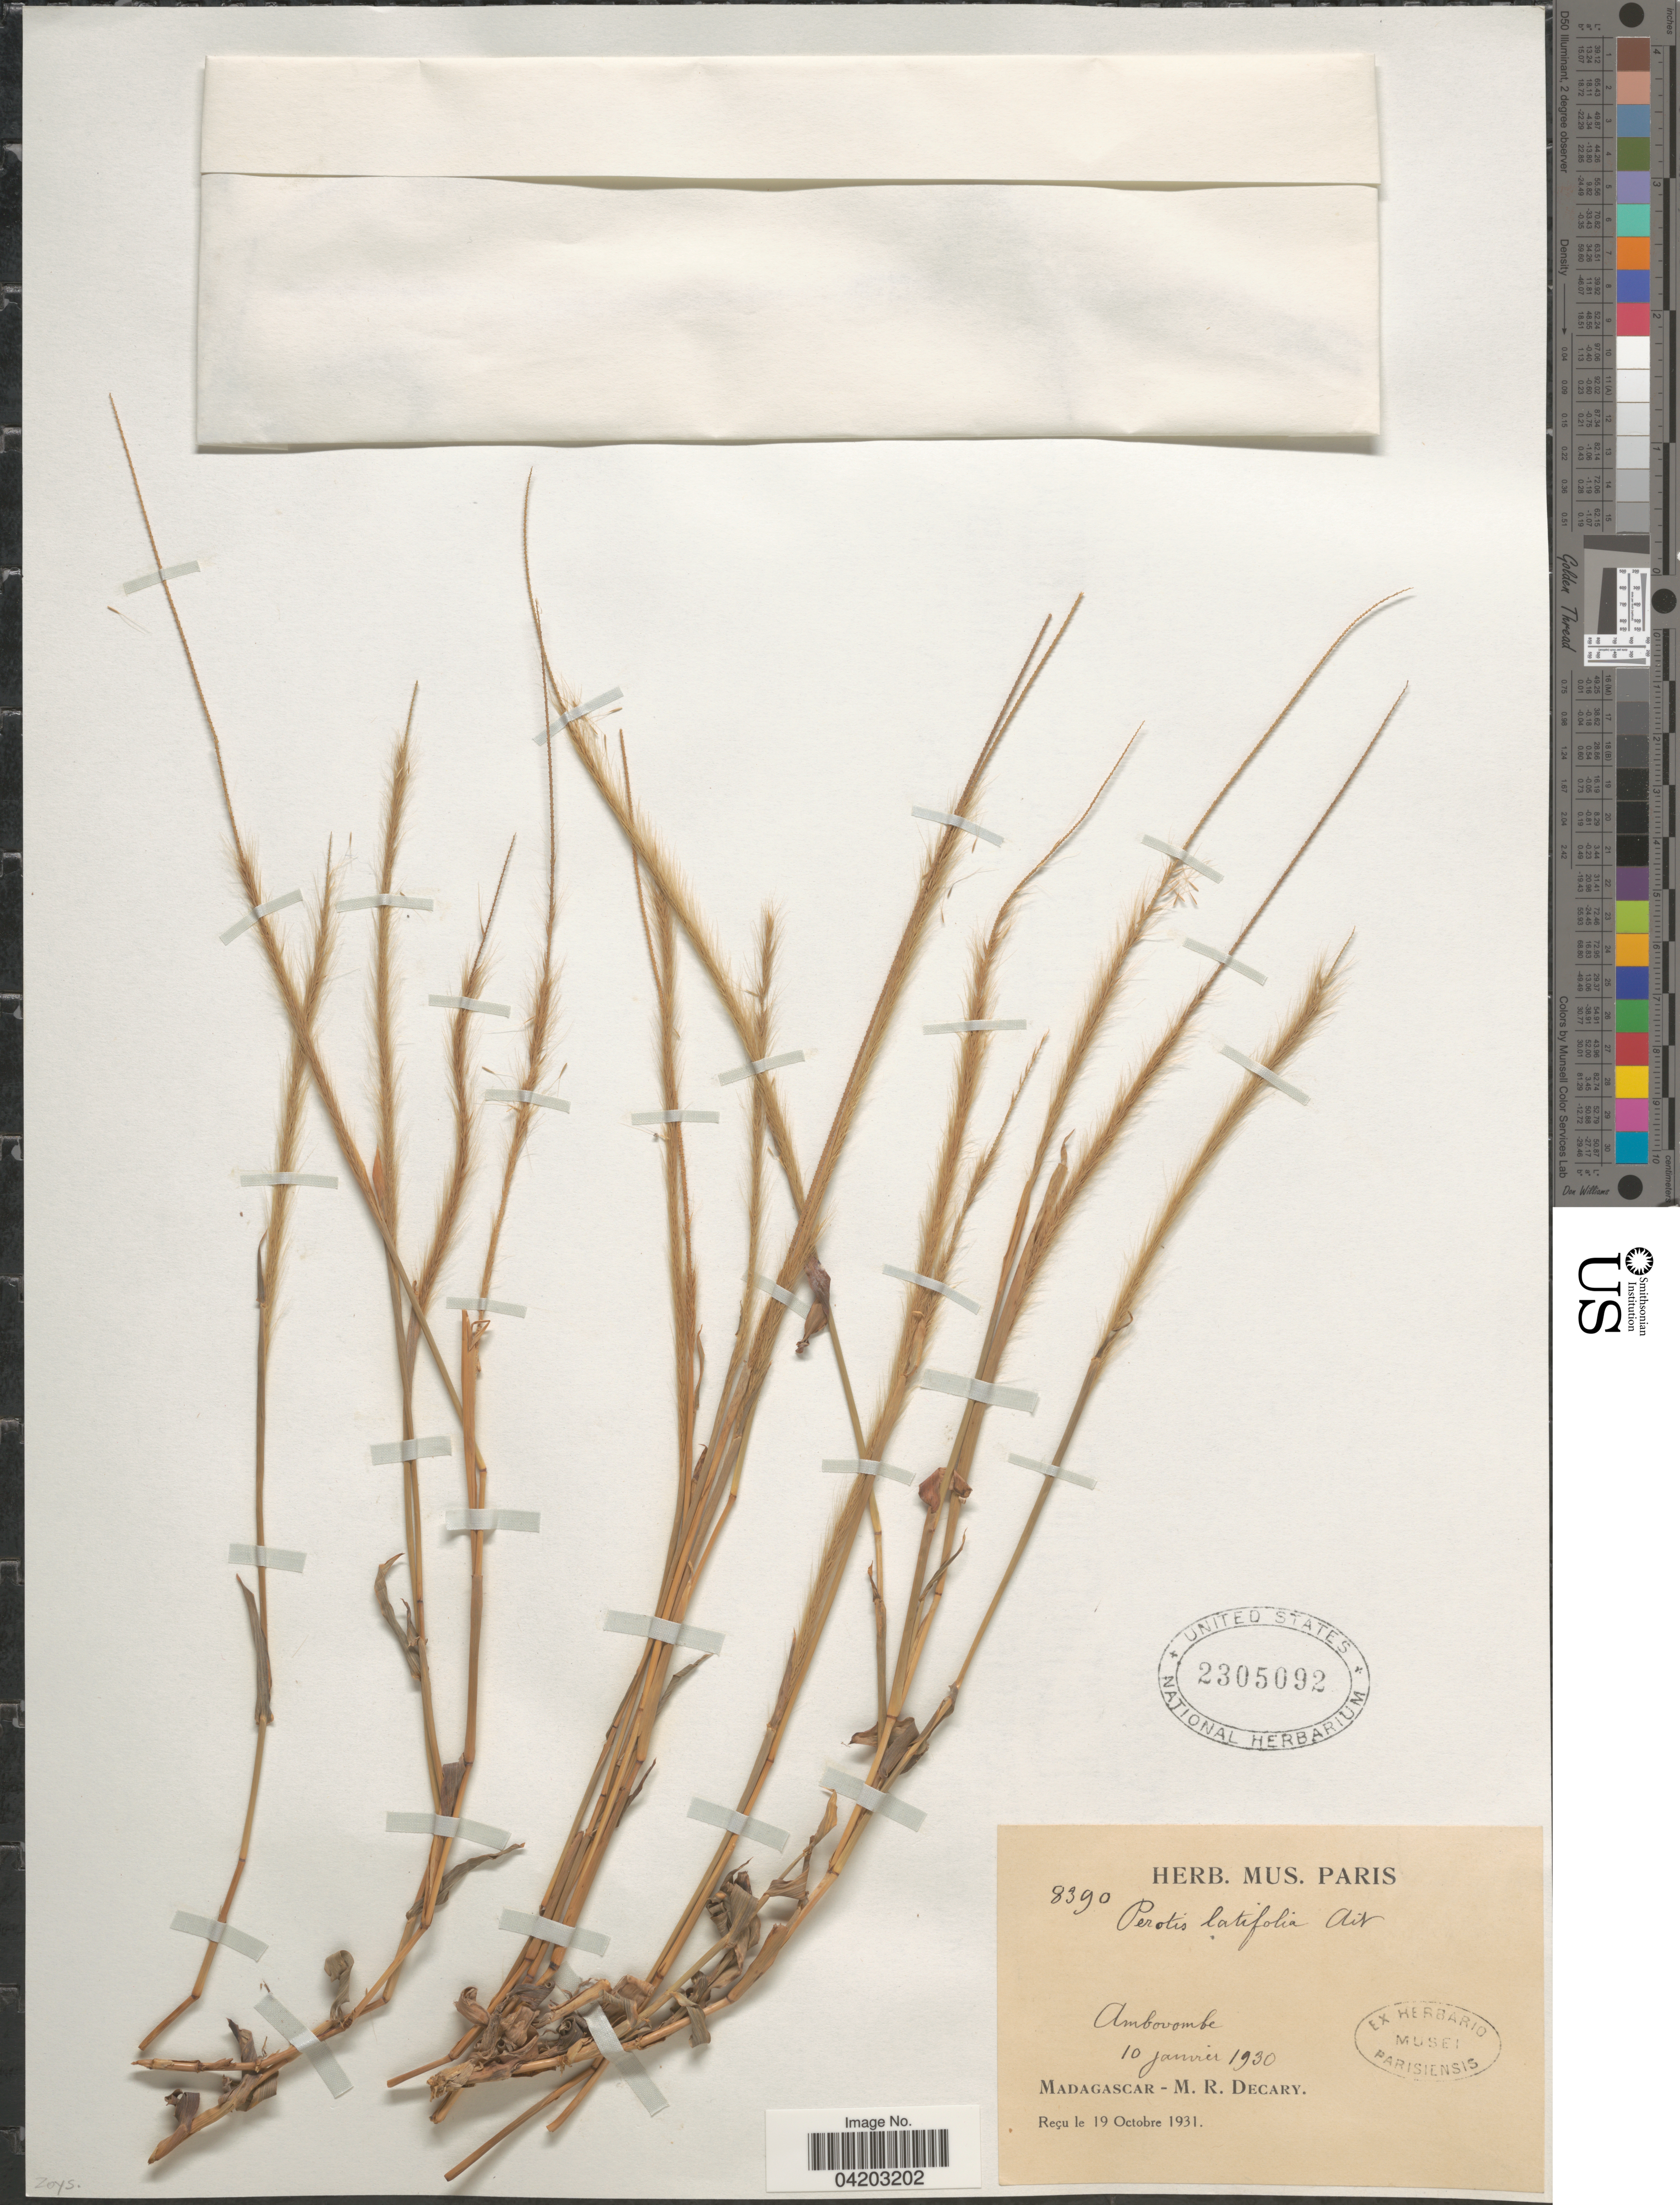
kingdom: Plantae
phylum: Tracheophyta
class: Liliopsida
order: Poales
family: Poaceae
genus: Perotis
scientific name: Perotis indica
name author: (L.) Kuntze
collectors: R. Decary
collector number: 8390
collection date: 1930-01-10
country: Madagascar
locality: Ambovombe.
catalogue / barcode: US 2305092